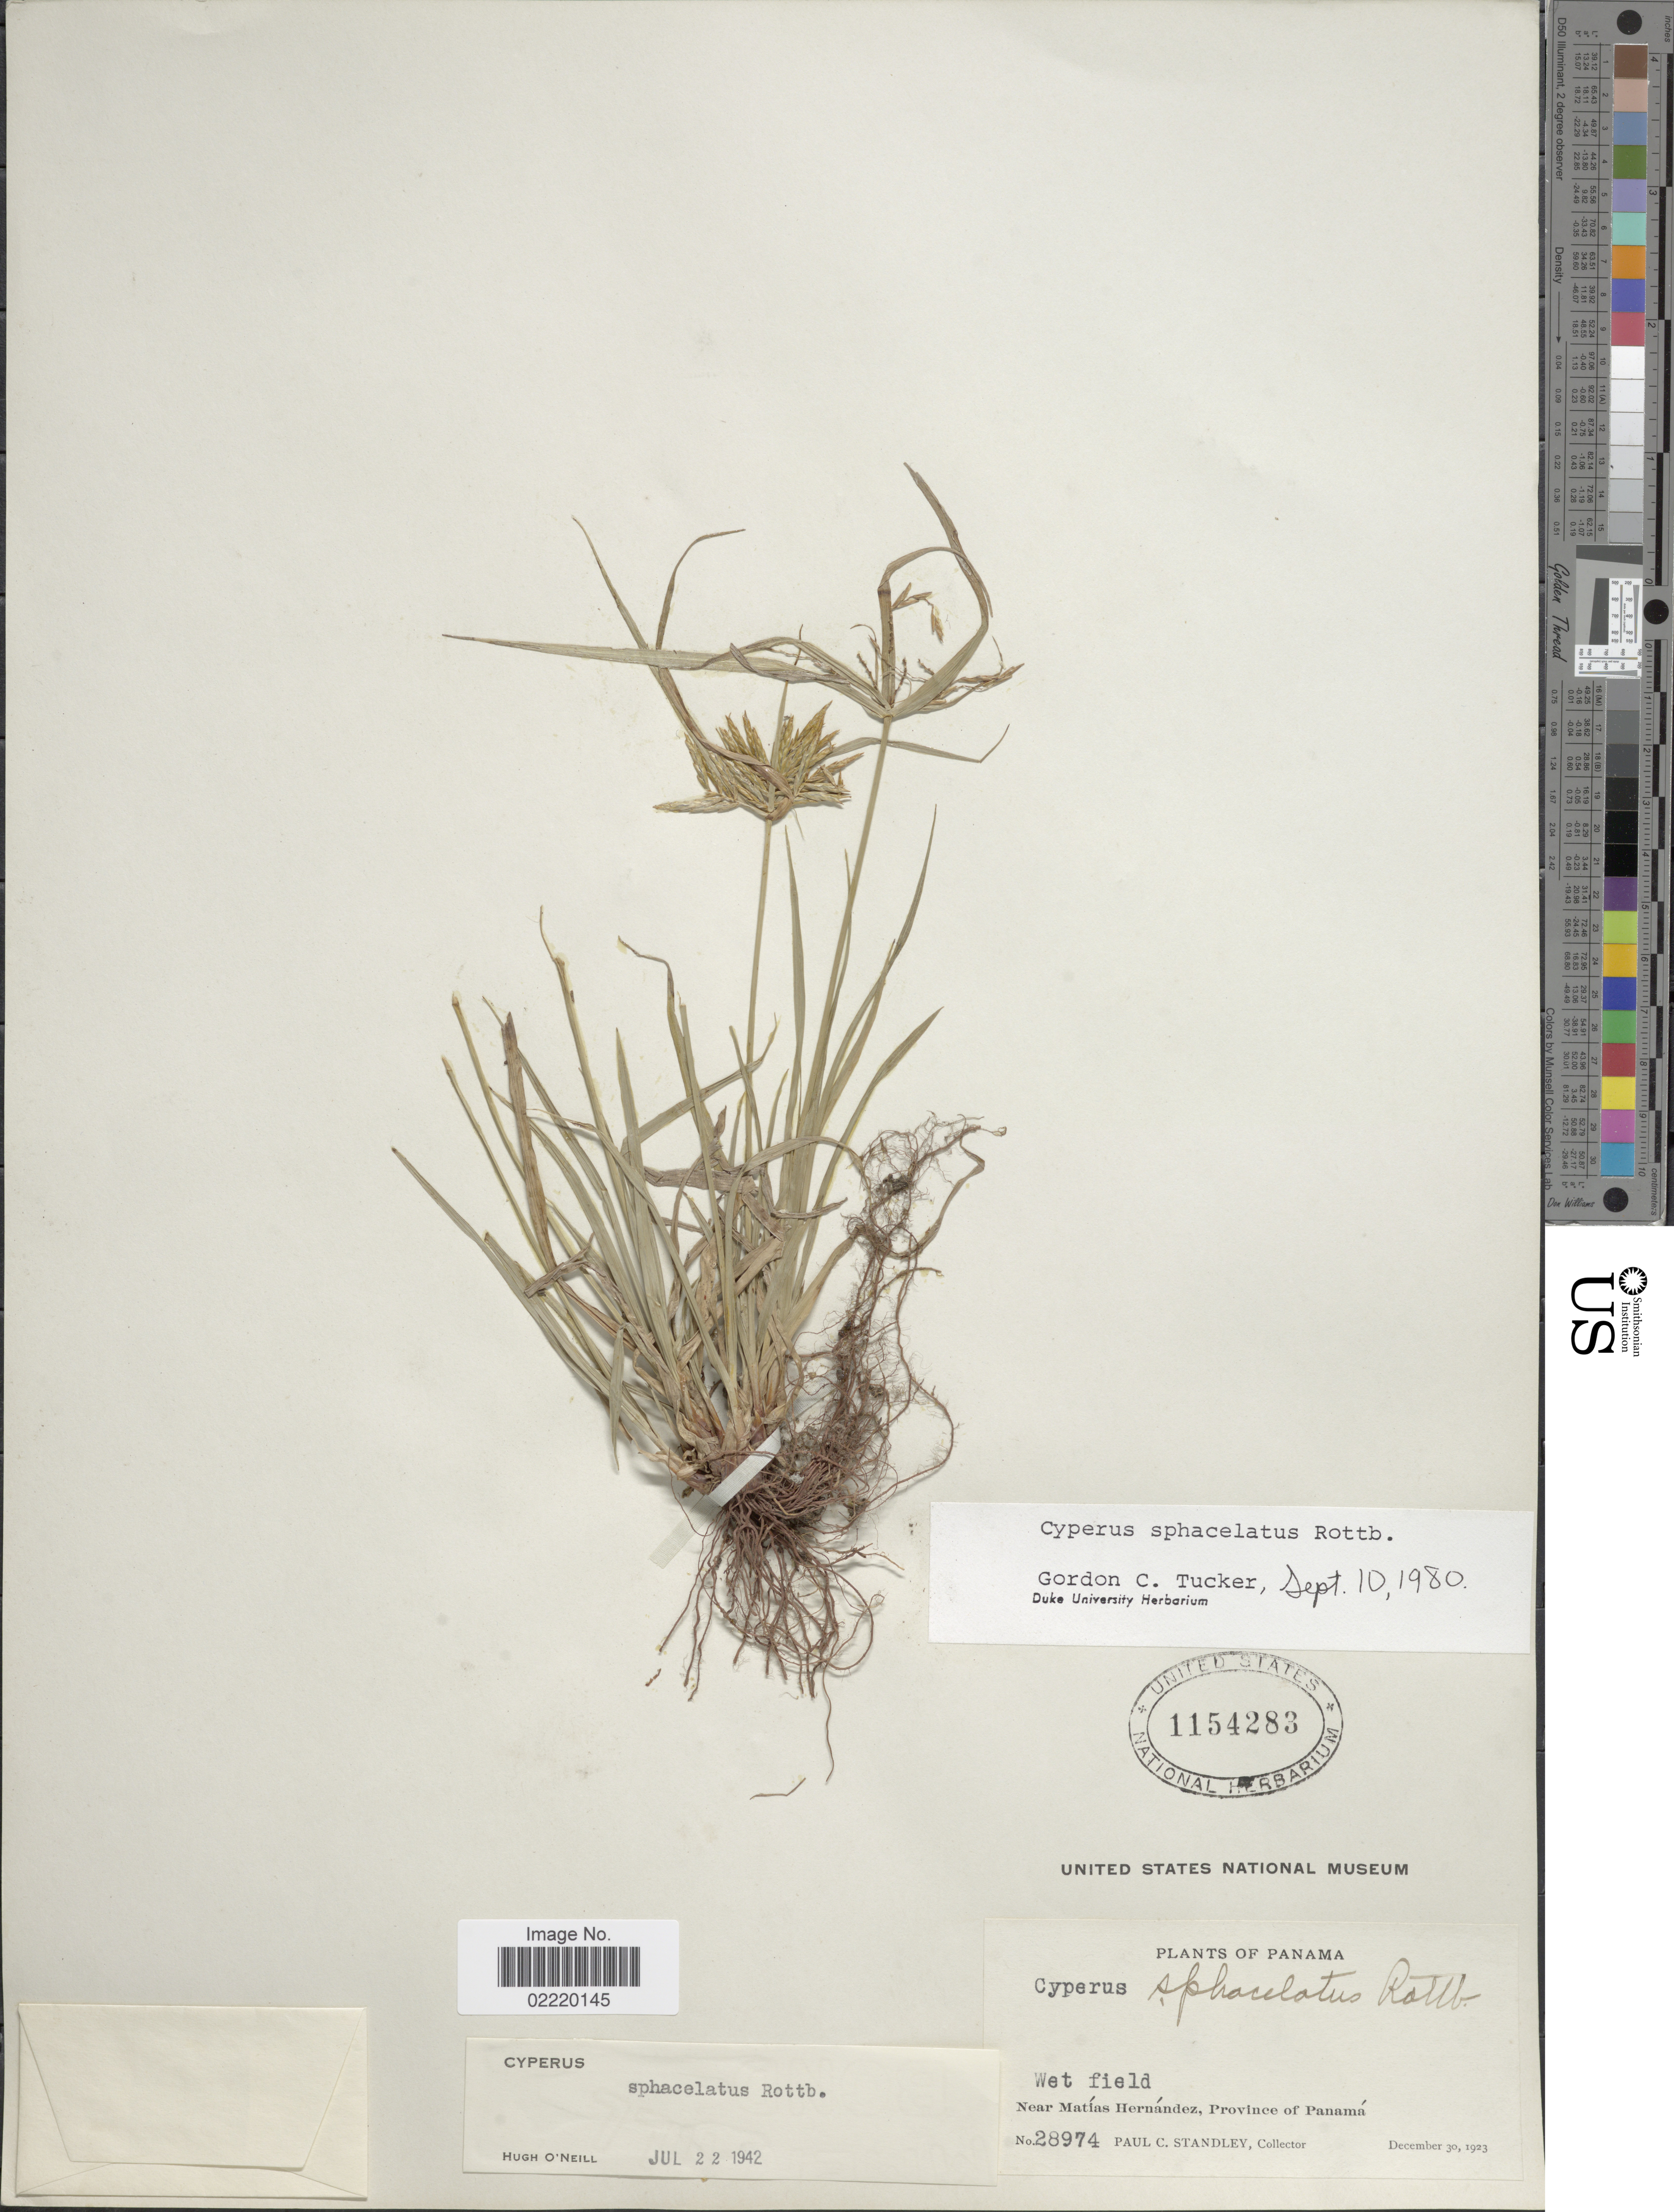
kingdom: Plantae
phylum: Tracheophyta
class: Liliopsida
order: Poales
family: Cyperaceae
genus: Cyperus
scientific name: Cyperus sphacelatus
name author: Rottb.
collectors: P. C. Standley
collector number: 28974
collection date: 1923-12-30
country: Panama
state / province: Panamá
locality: Wet field, near Matias Hernandez.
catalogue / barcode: US 1154283